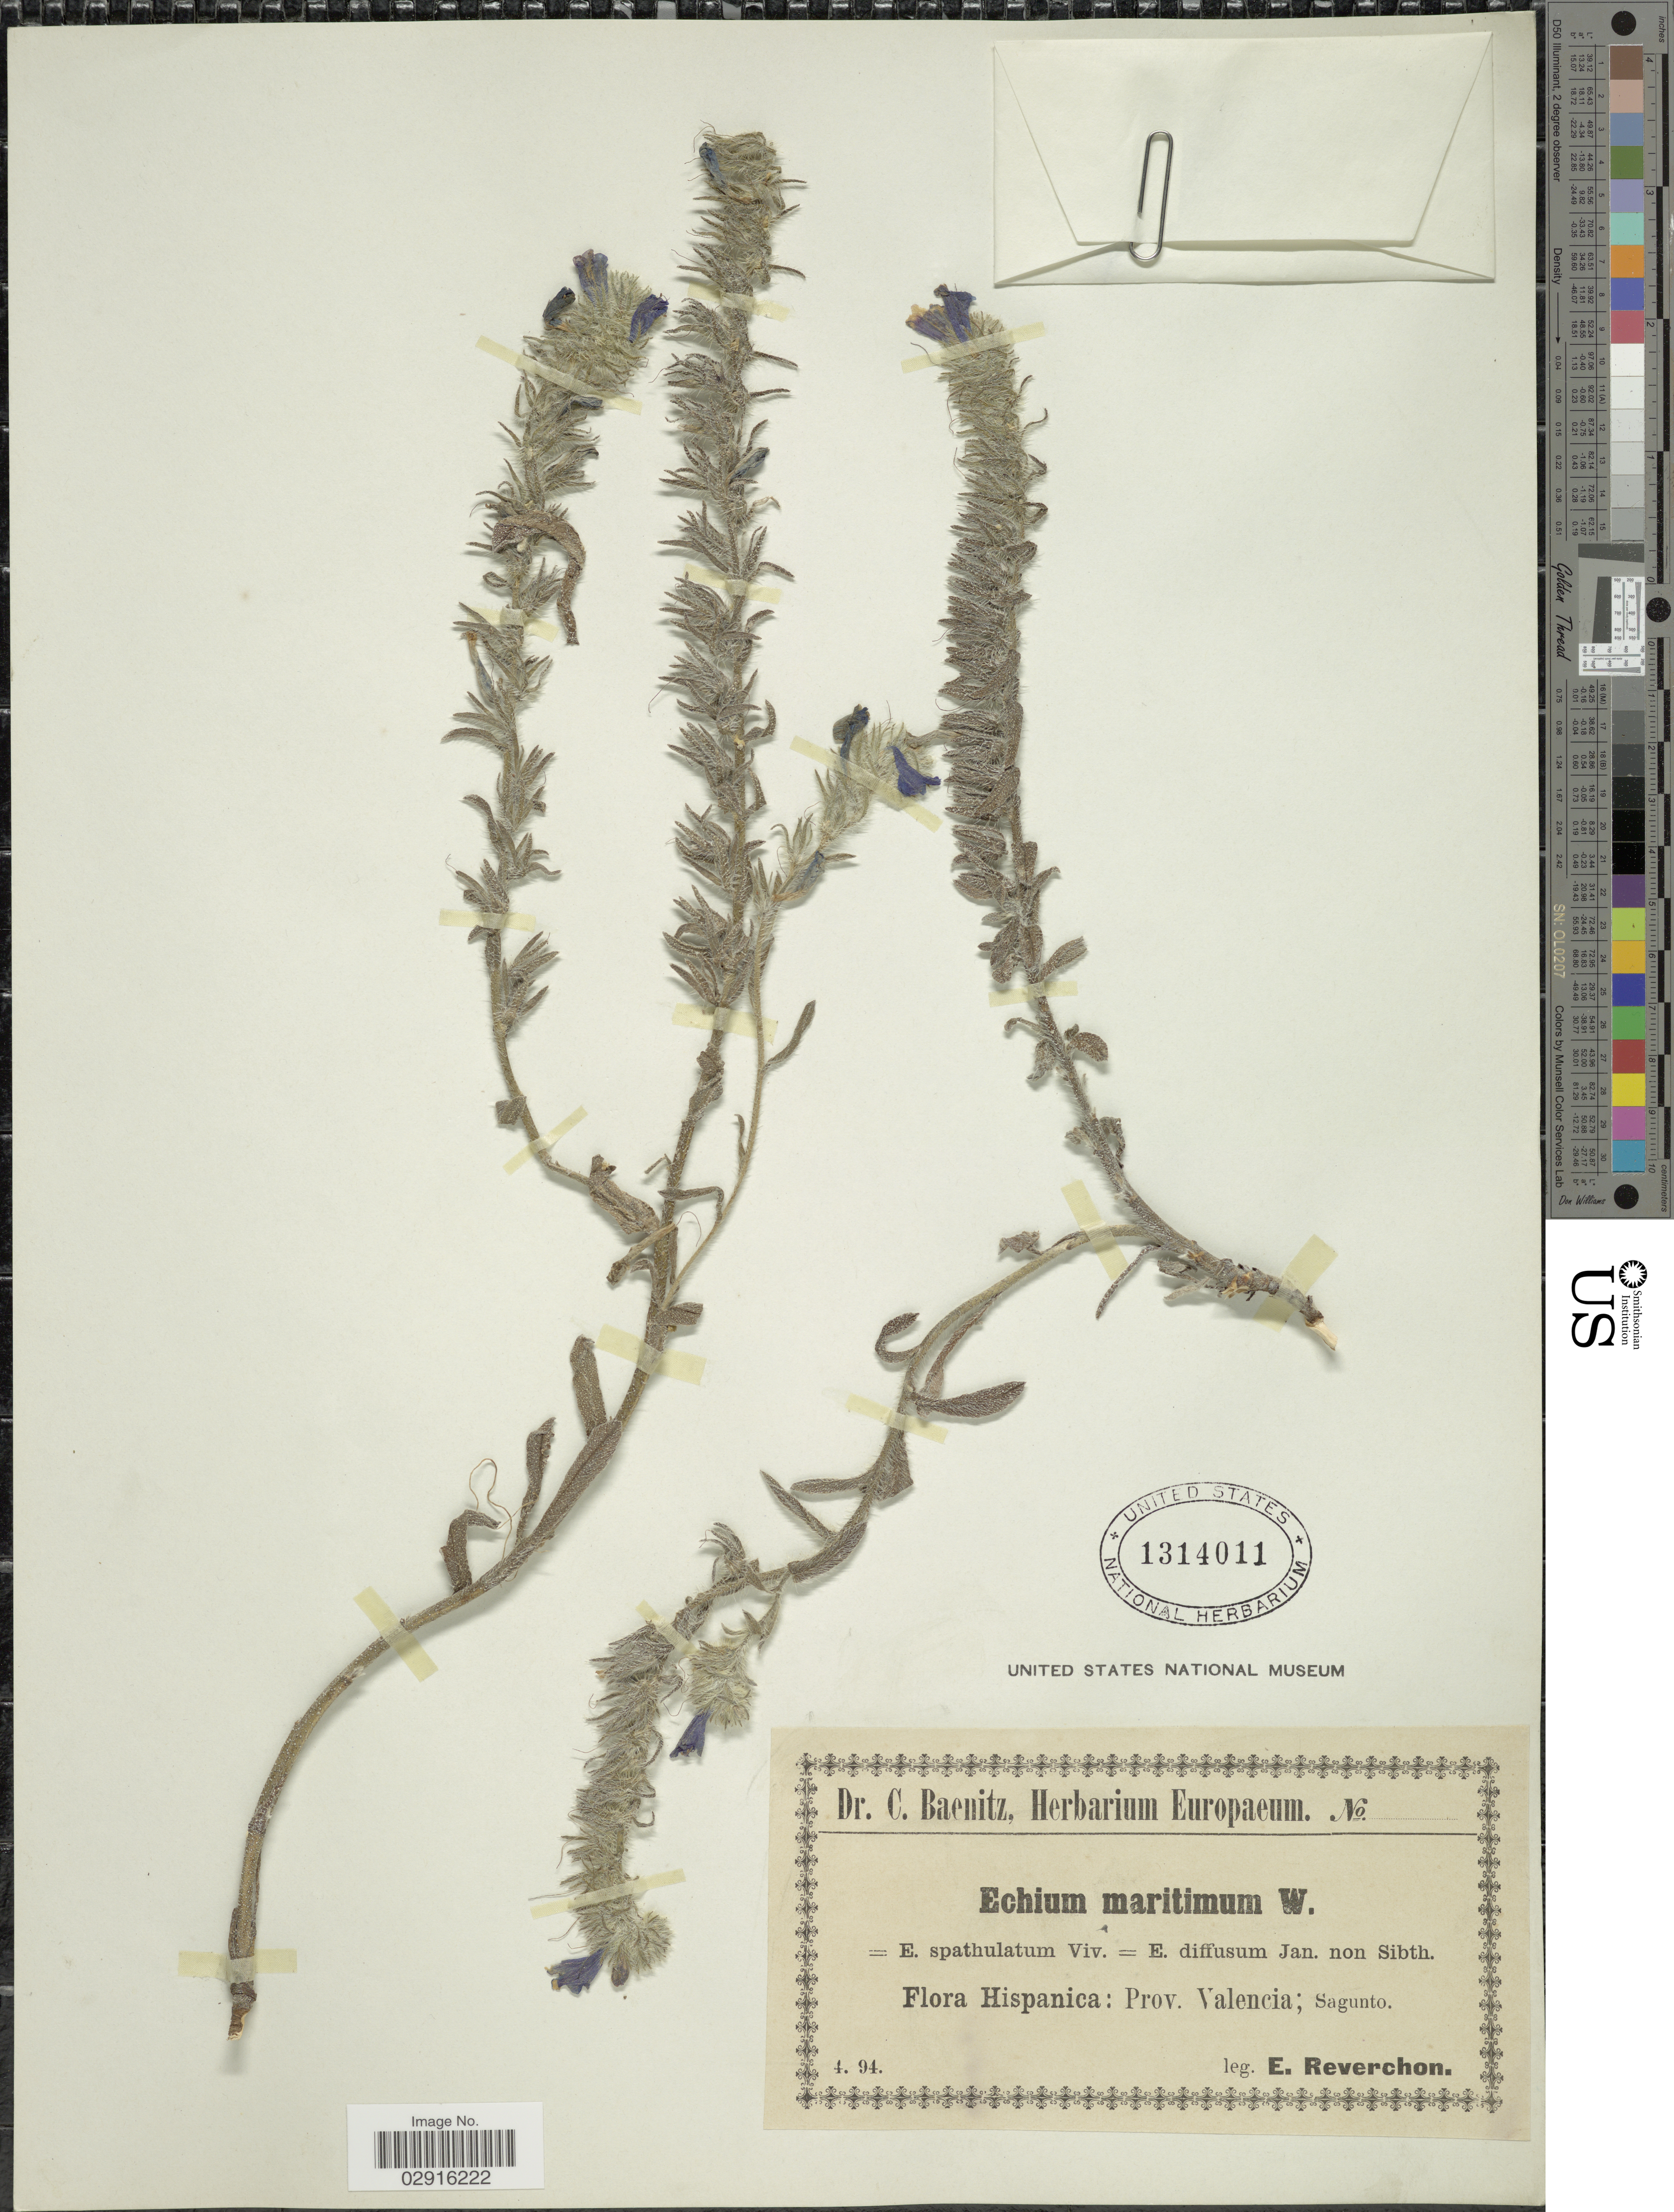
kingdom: Plantae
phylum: Tracheophyta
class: Magnoliopsida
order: Boraginales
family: Boraginaceae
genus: Echium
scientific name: Echium maritimum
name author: Willd.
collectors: E. Reverchon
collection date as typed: Transcribed d/m/y: /4/94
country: Spain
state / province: Valenciana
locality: Hispanica: Prov. Valencia; Sagunto.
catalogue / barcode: US 1314011